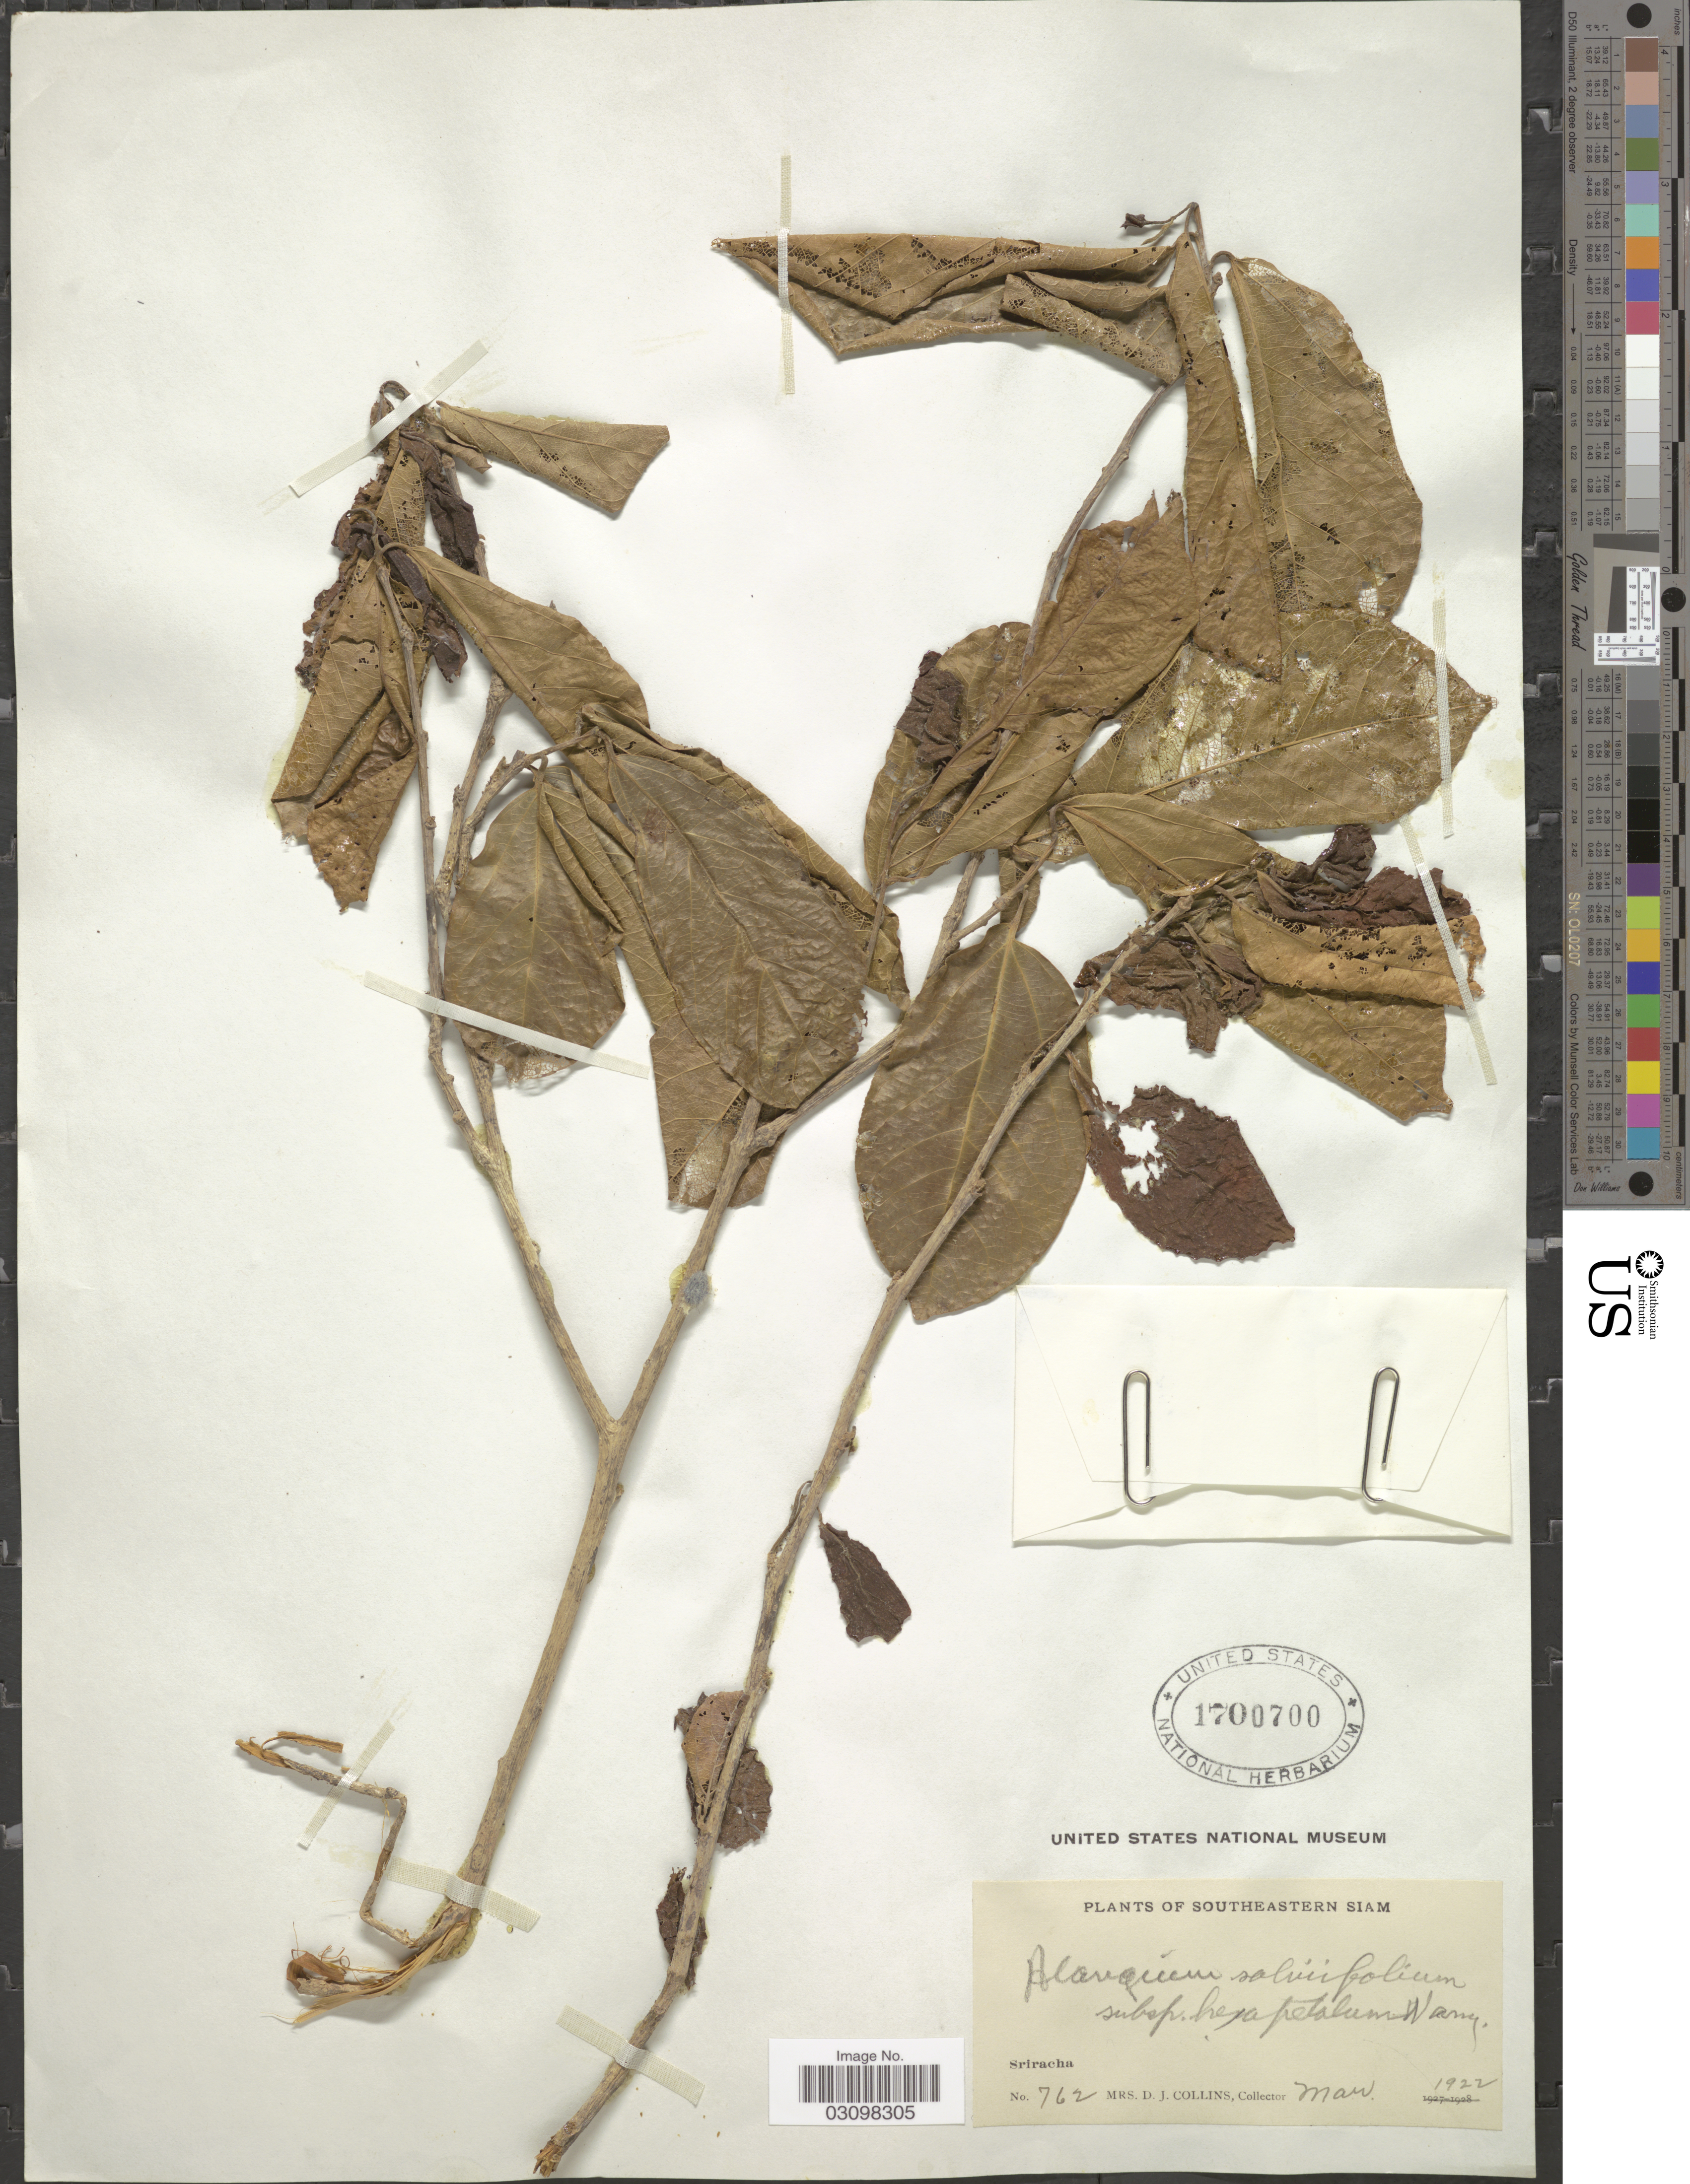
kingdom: Plantae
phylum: Tracheophyta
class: Magnoliopsida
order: Cornales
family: Cornaceae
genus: Alangium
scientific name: Alangium salviifolium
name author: (L. f.) Wangerin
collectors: Mrs. D. J. Collins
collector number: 762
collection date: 1922-03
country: Thailand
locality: Southeastern Siam. Sriracha.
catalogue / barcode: US 1700700